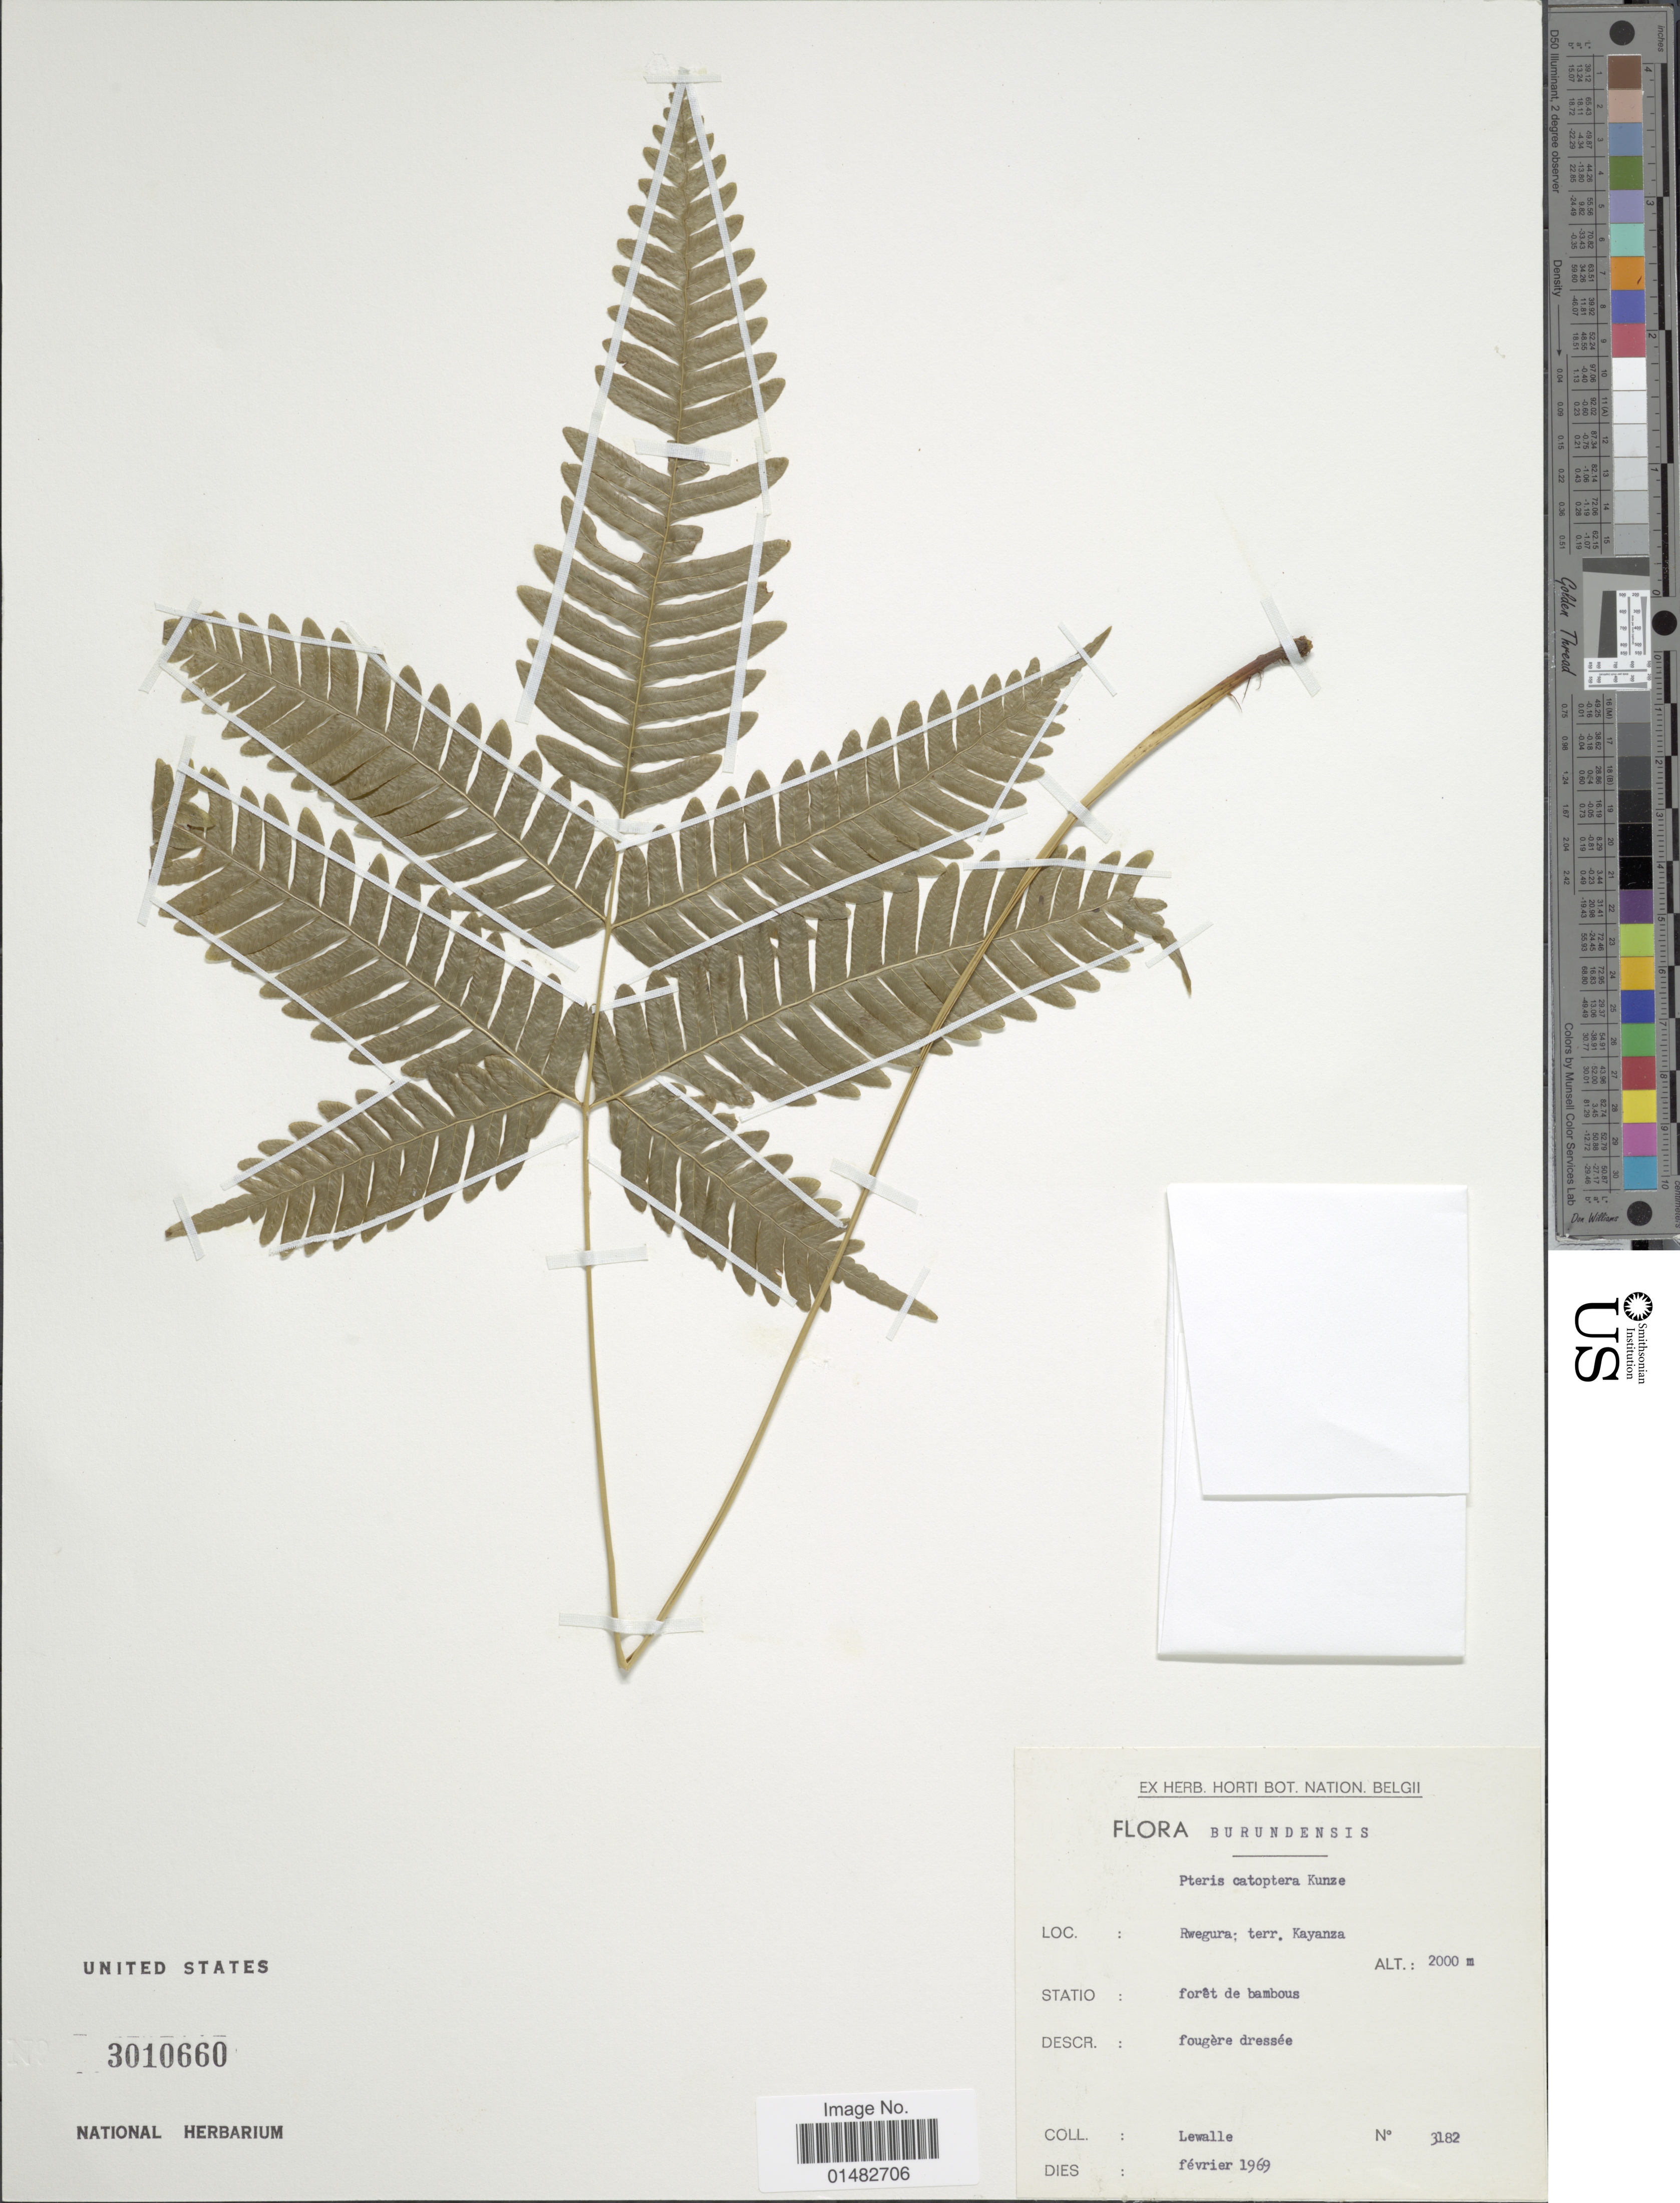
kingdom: Plantae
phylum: Tracheophyta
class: Polypodiopsida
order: Polypodiales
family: Pteridaceae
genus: Pteris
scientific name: Pteris catoptera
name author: Kunze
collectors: Lewalle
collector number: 3182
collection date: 1969-02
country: Burundi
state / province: Kayanza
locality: Rwegura; terr. Kayanza, foret de bambous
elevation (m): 2000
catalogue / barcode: US 3010660